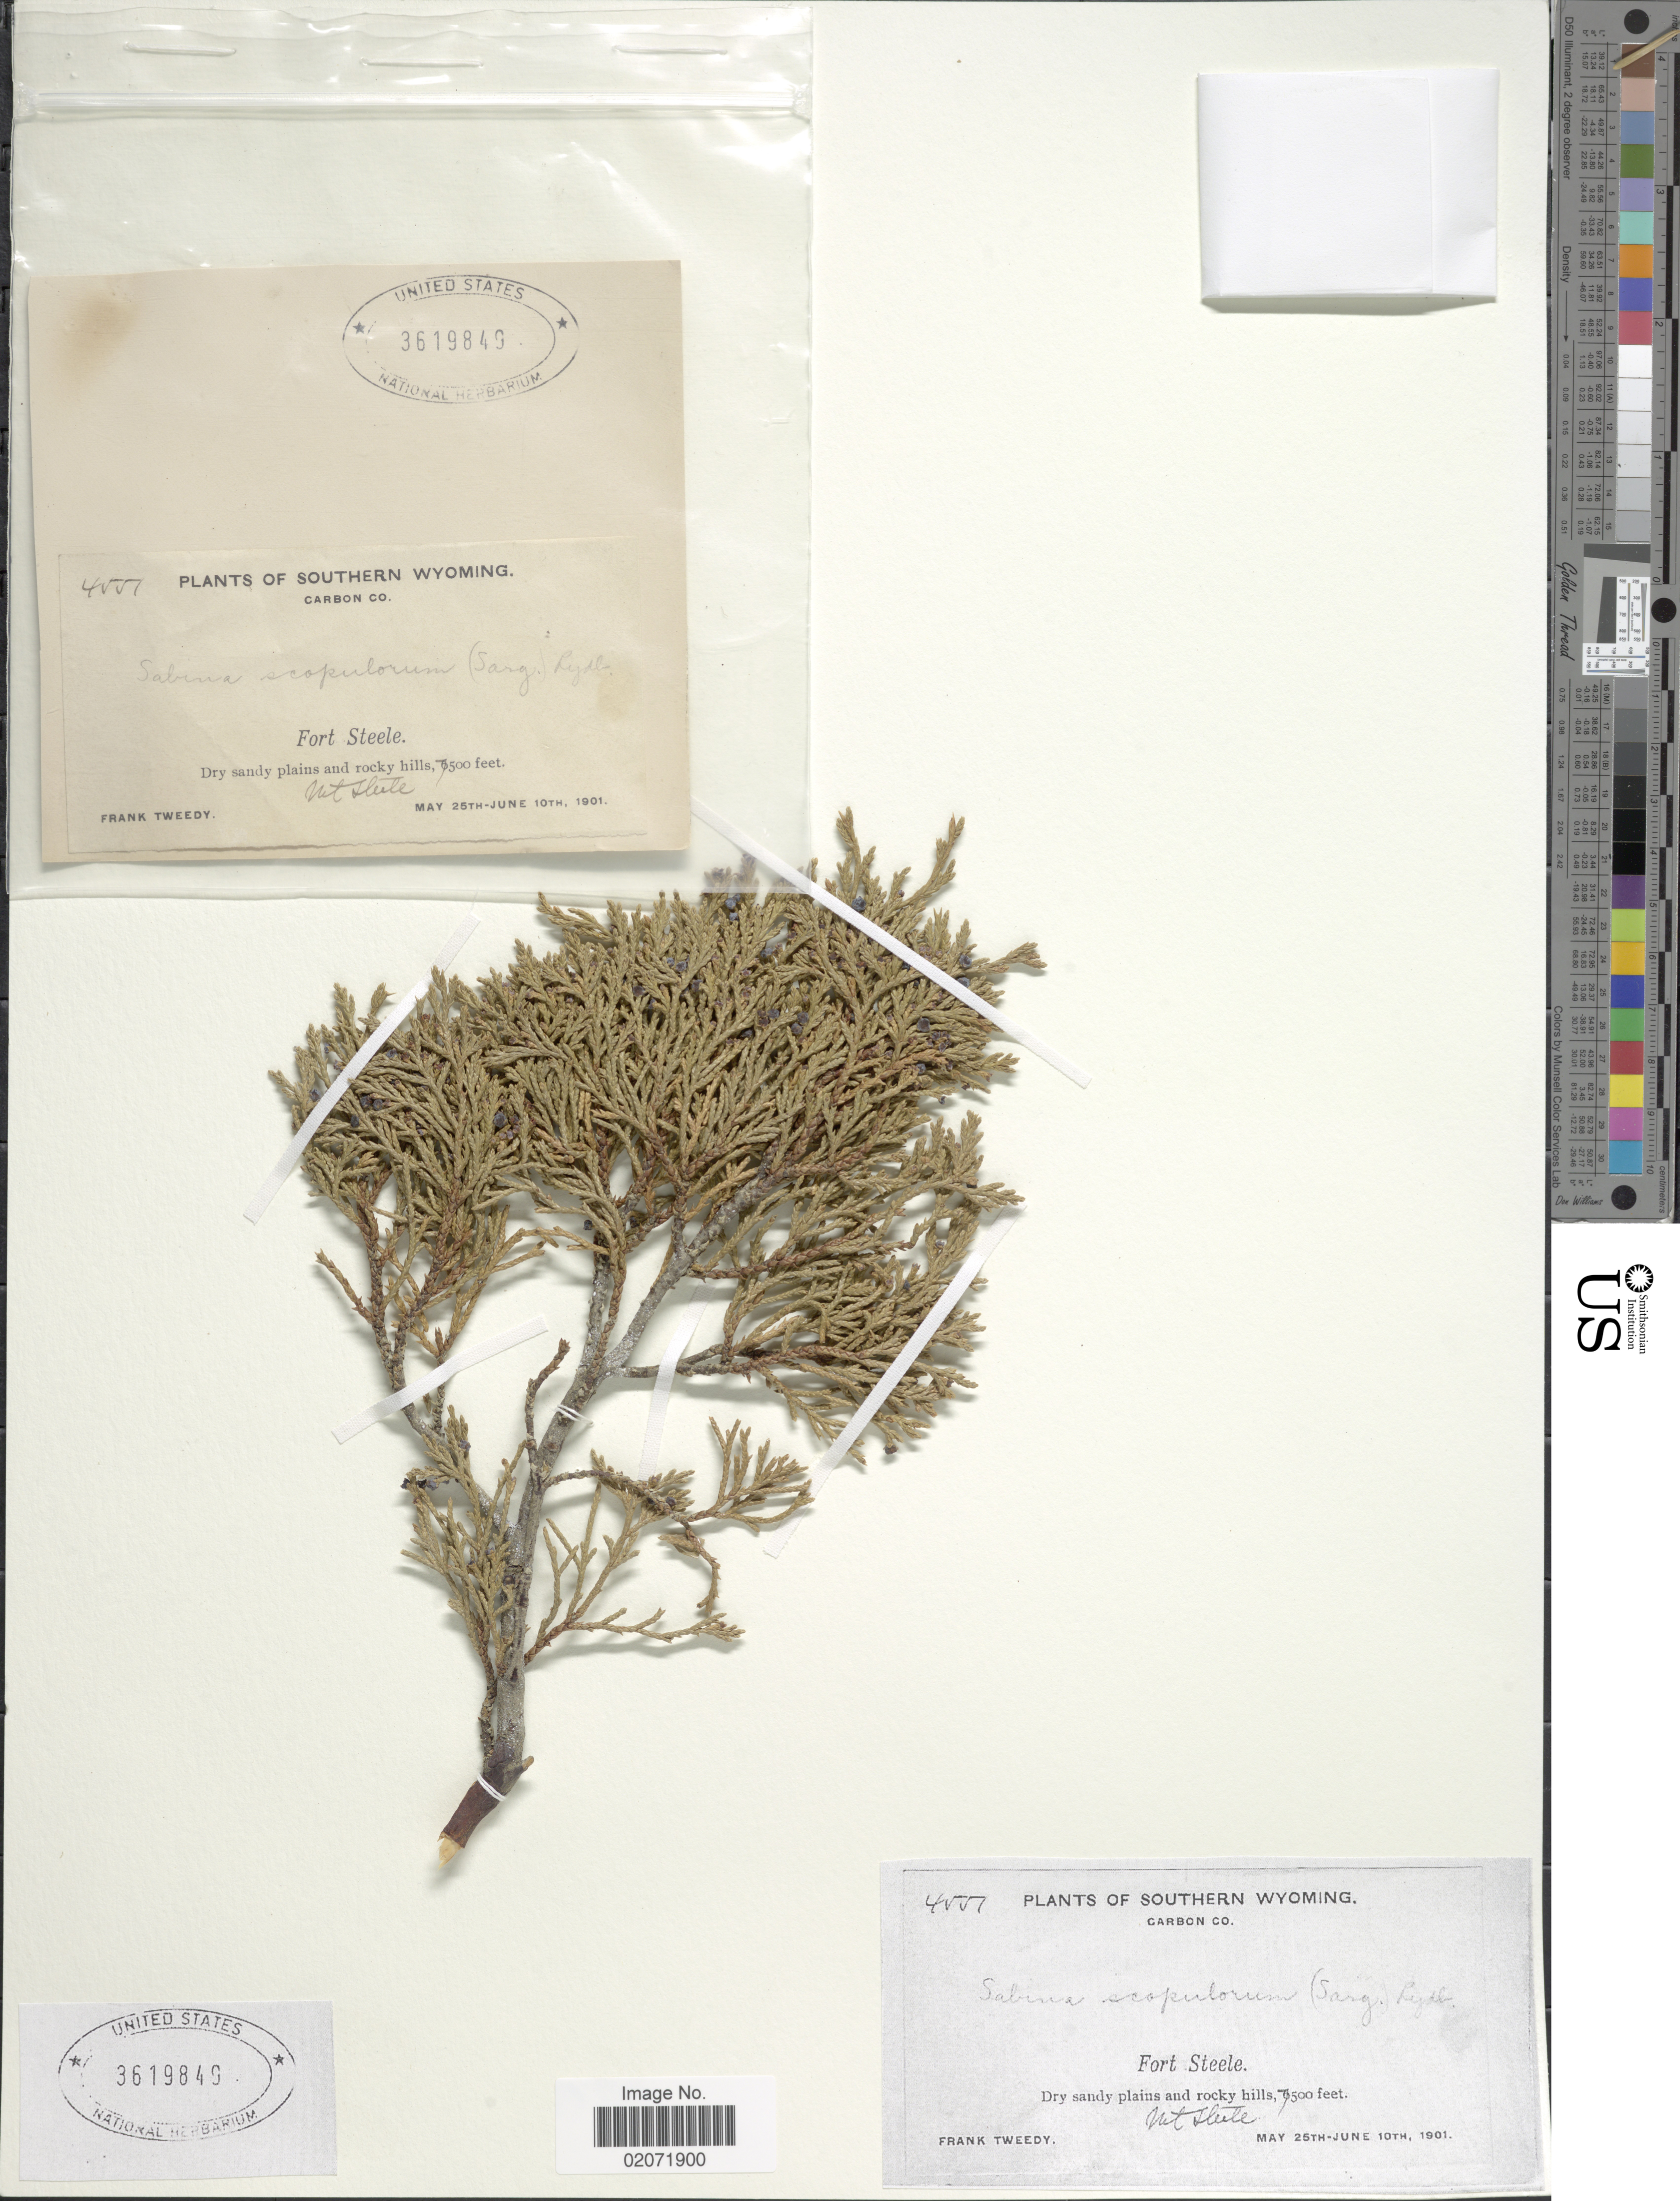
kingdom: Plantae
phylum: Tracheophyta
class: Pinopsida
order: Pinales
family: Cupressaceae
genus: Juniperus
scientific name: Juniperus scopulorum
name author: Sarg.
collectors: F. Tweedy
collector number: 4551*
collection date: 1901-05-25/1901-06-10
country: United States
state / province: Wyoming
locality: Southern Wyoming, carbon Co. Fort Steele, Mt. Steele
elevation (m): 2286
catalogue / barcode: US 3619849